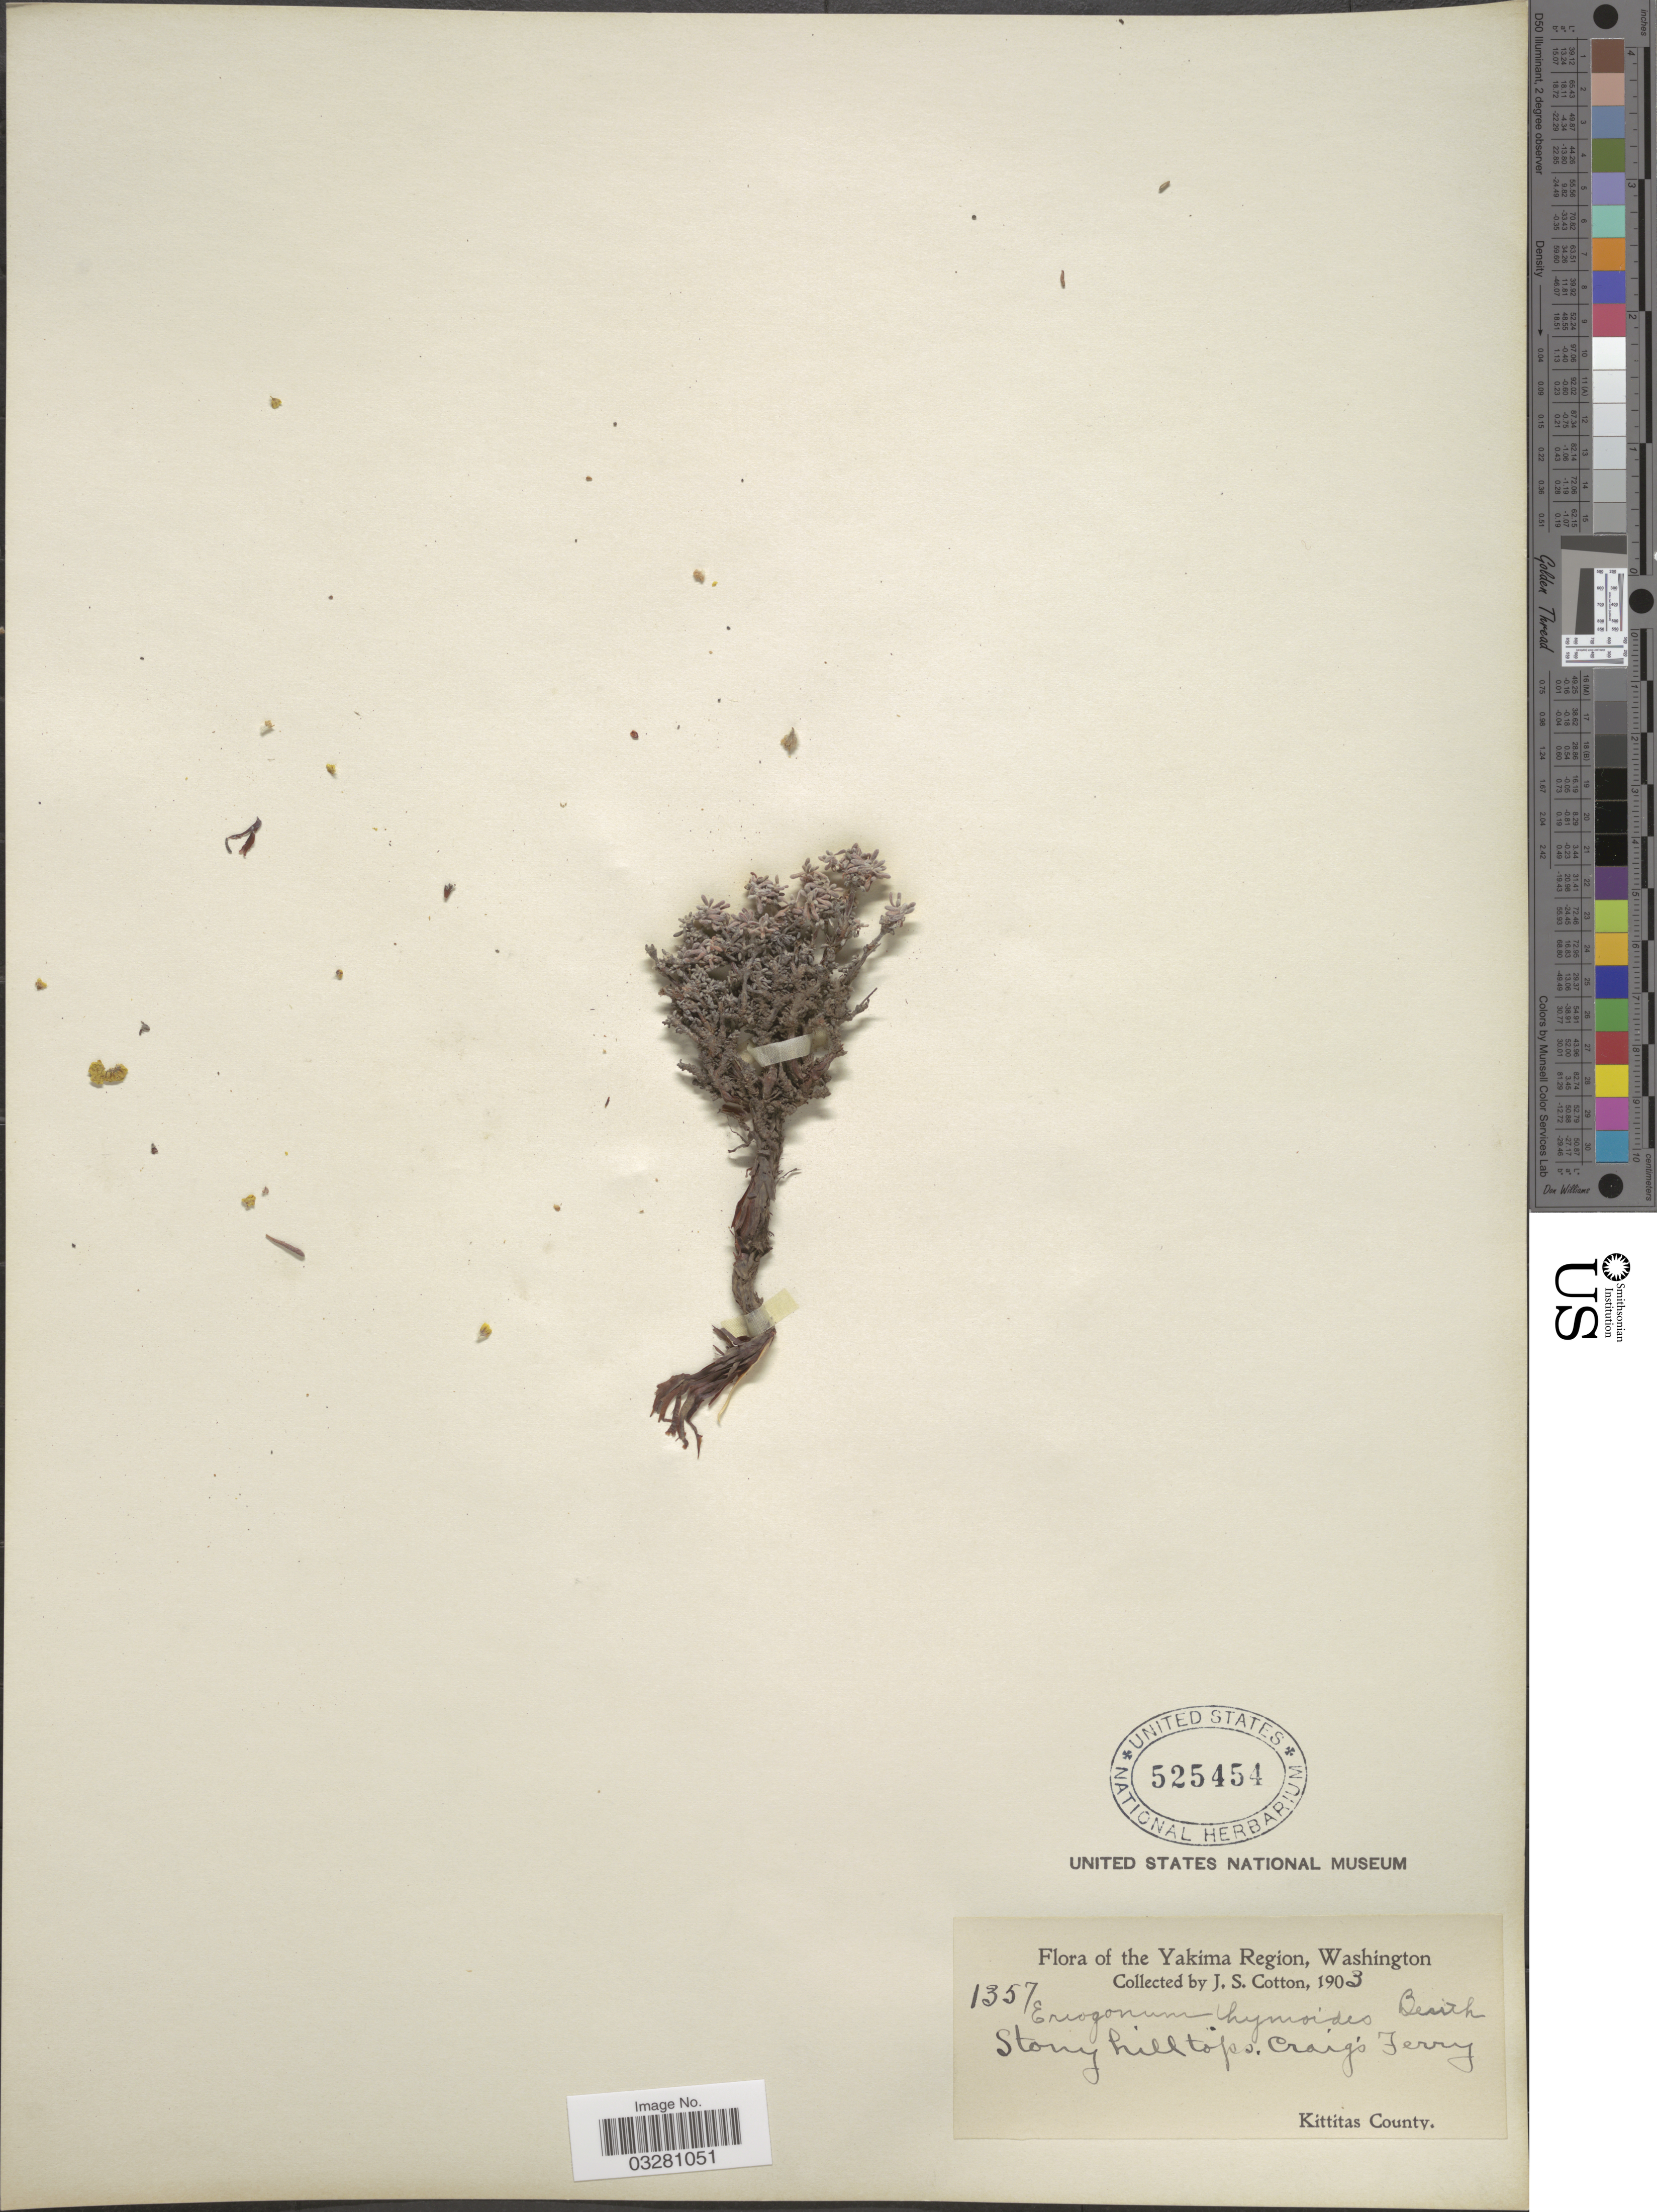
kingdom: Plantae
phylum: Tracheophyta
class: Magnoliopsida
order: Caryophyllales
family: Polygonaceae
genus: Eriogonum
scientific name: Eriogonum thymoides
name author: Benth. in DC.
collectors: J. S. Cotton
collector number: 1357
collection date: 1903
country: United States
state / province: Washington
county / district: Kittitas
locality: Yakima Region. Stony hill tops. Craig's Ferry. Kittitas County.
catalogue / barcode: US 525454